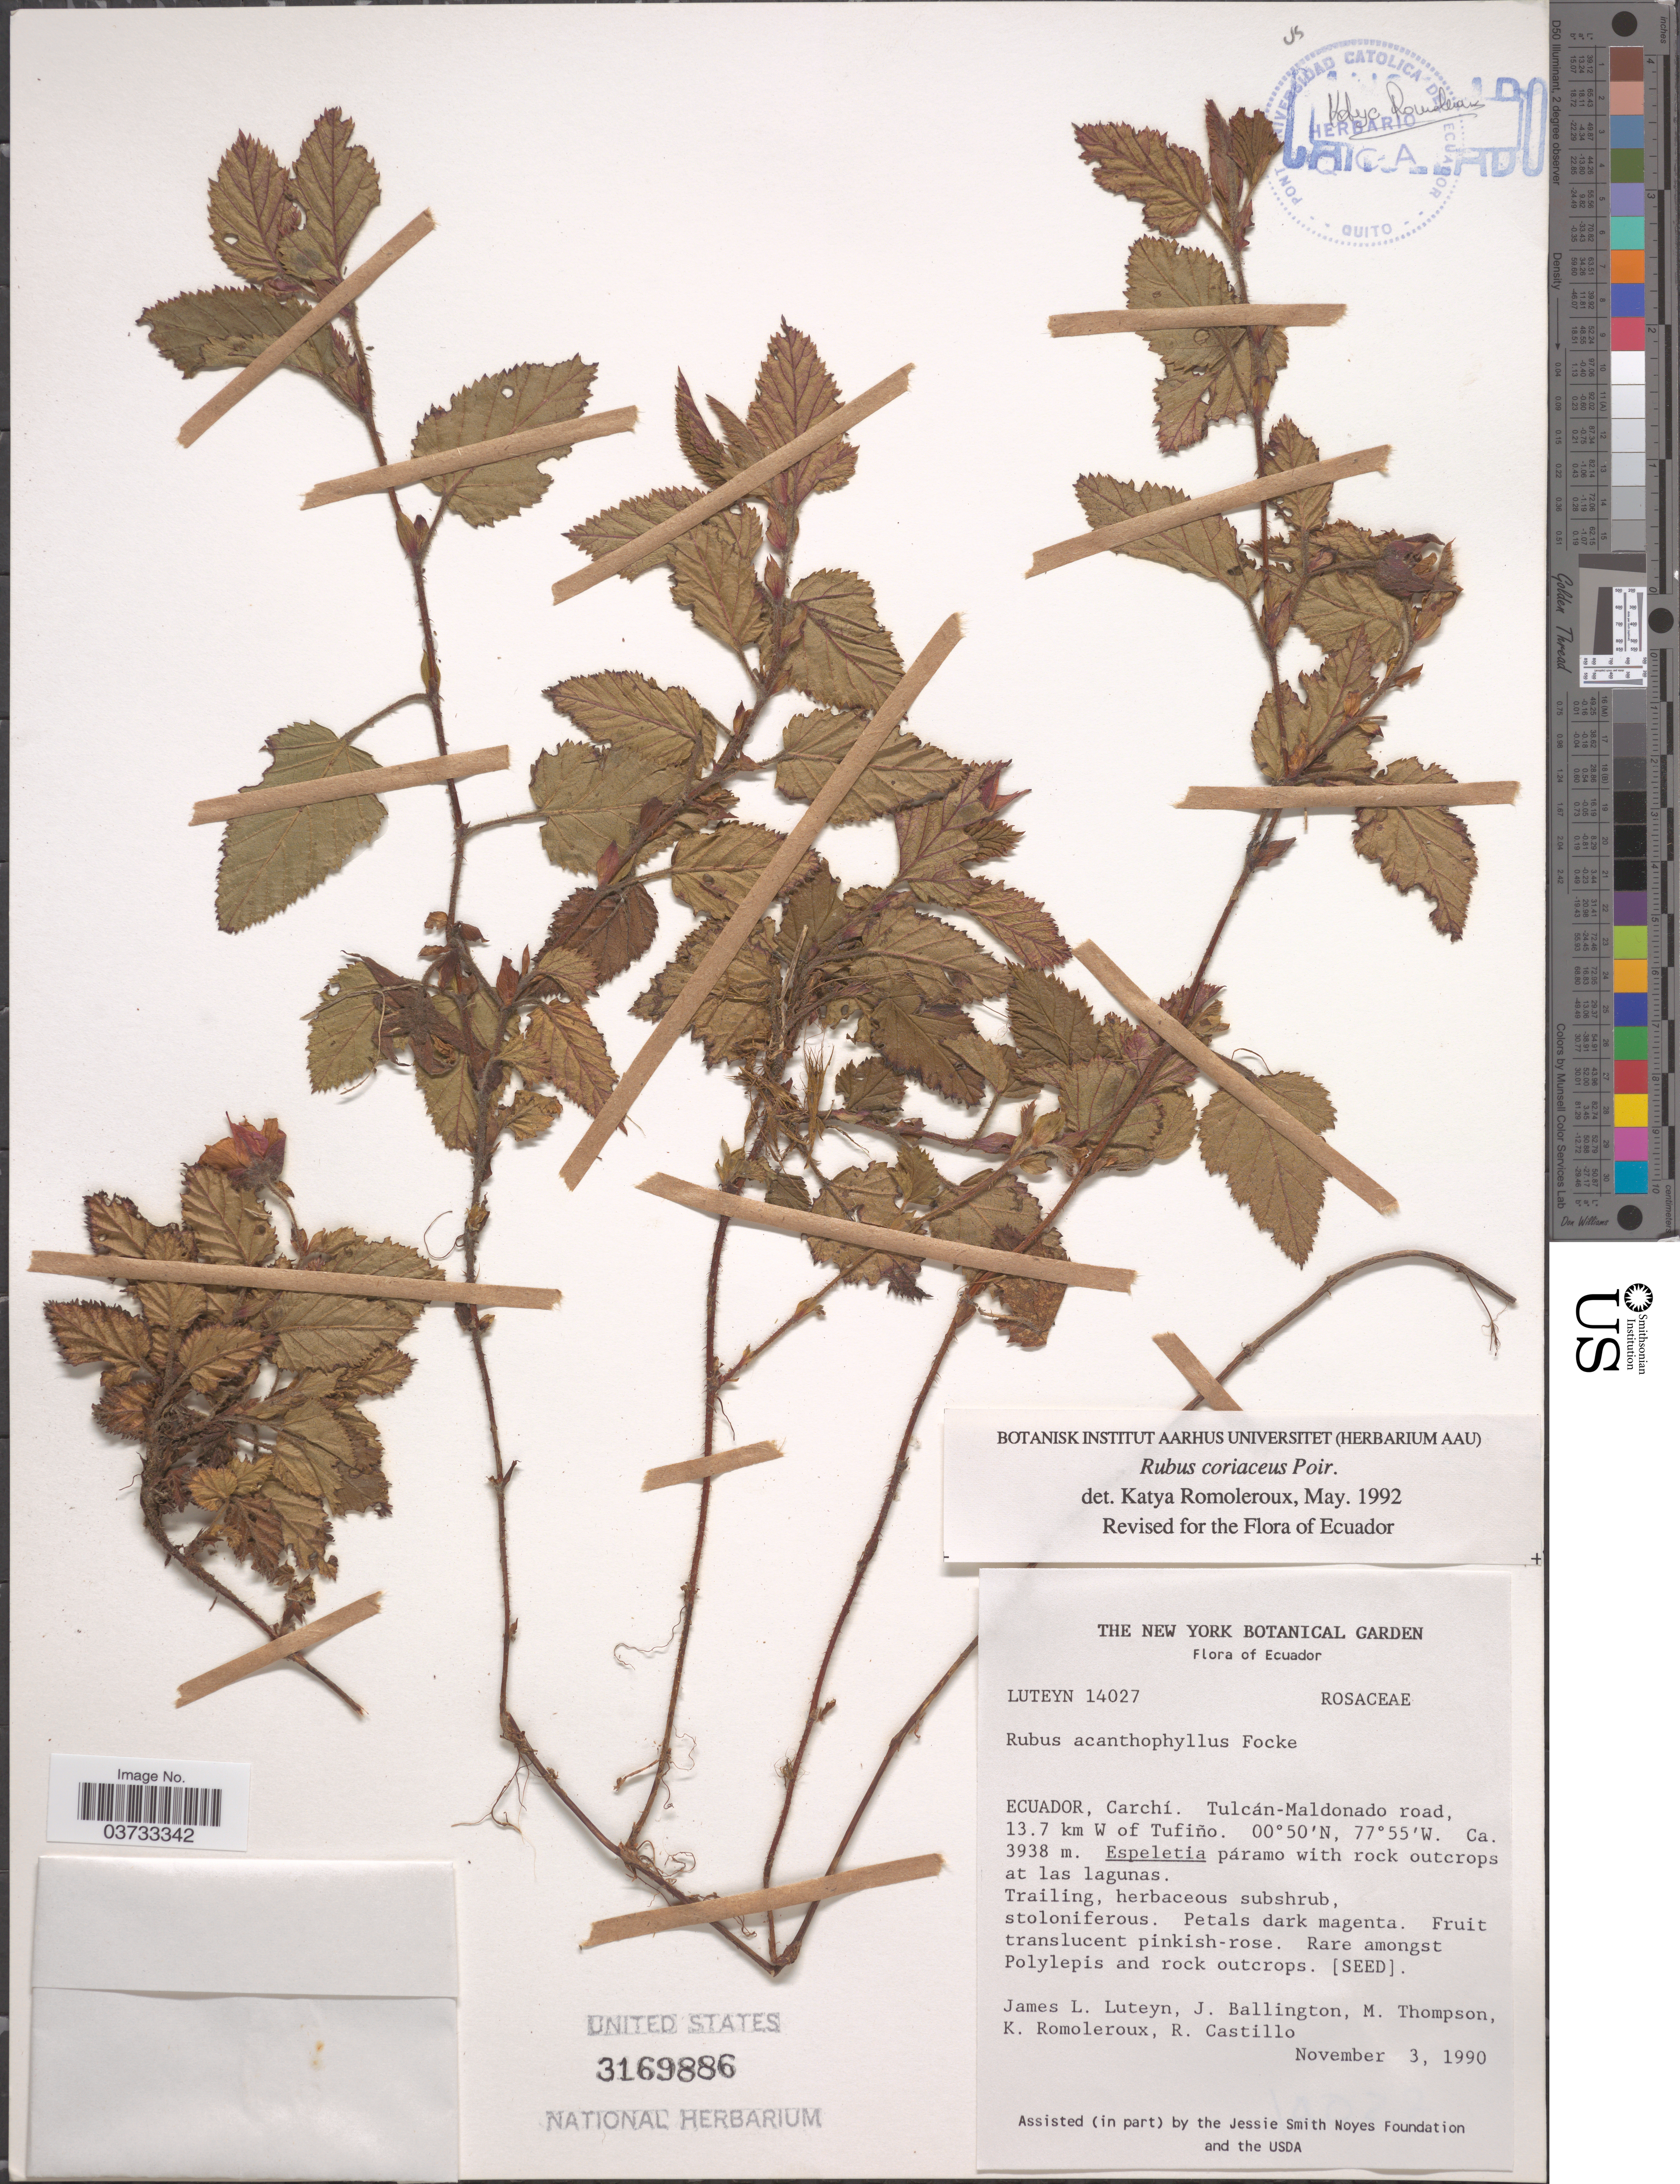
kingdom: Plantae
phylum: Tracheophyta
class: Magnoliopsida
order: Rosales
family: Rosaceae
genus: Rubus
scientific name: Rubus coriaceus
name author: Poir.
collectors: J. Luteyn, J. Ballington, M. Thompson, K. Romoleroux & R. Castillo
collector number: Luteyn 14027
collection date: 1990-11-03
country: Ecuador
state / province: Carchi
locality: Tulcán-Maldonado road, 13.7 km W of Tufiño.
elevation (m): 3938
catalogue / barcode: US 3169886